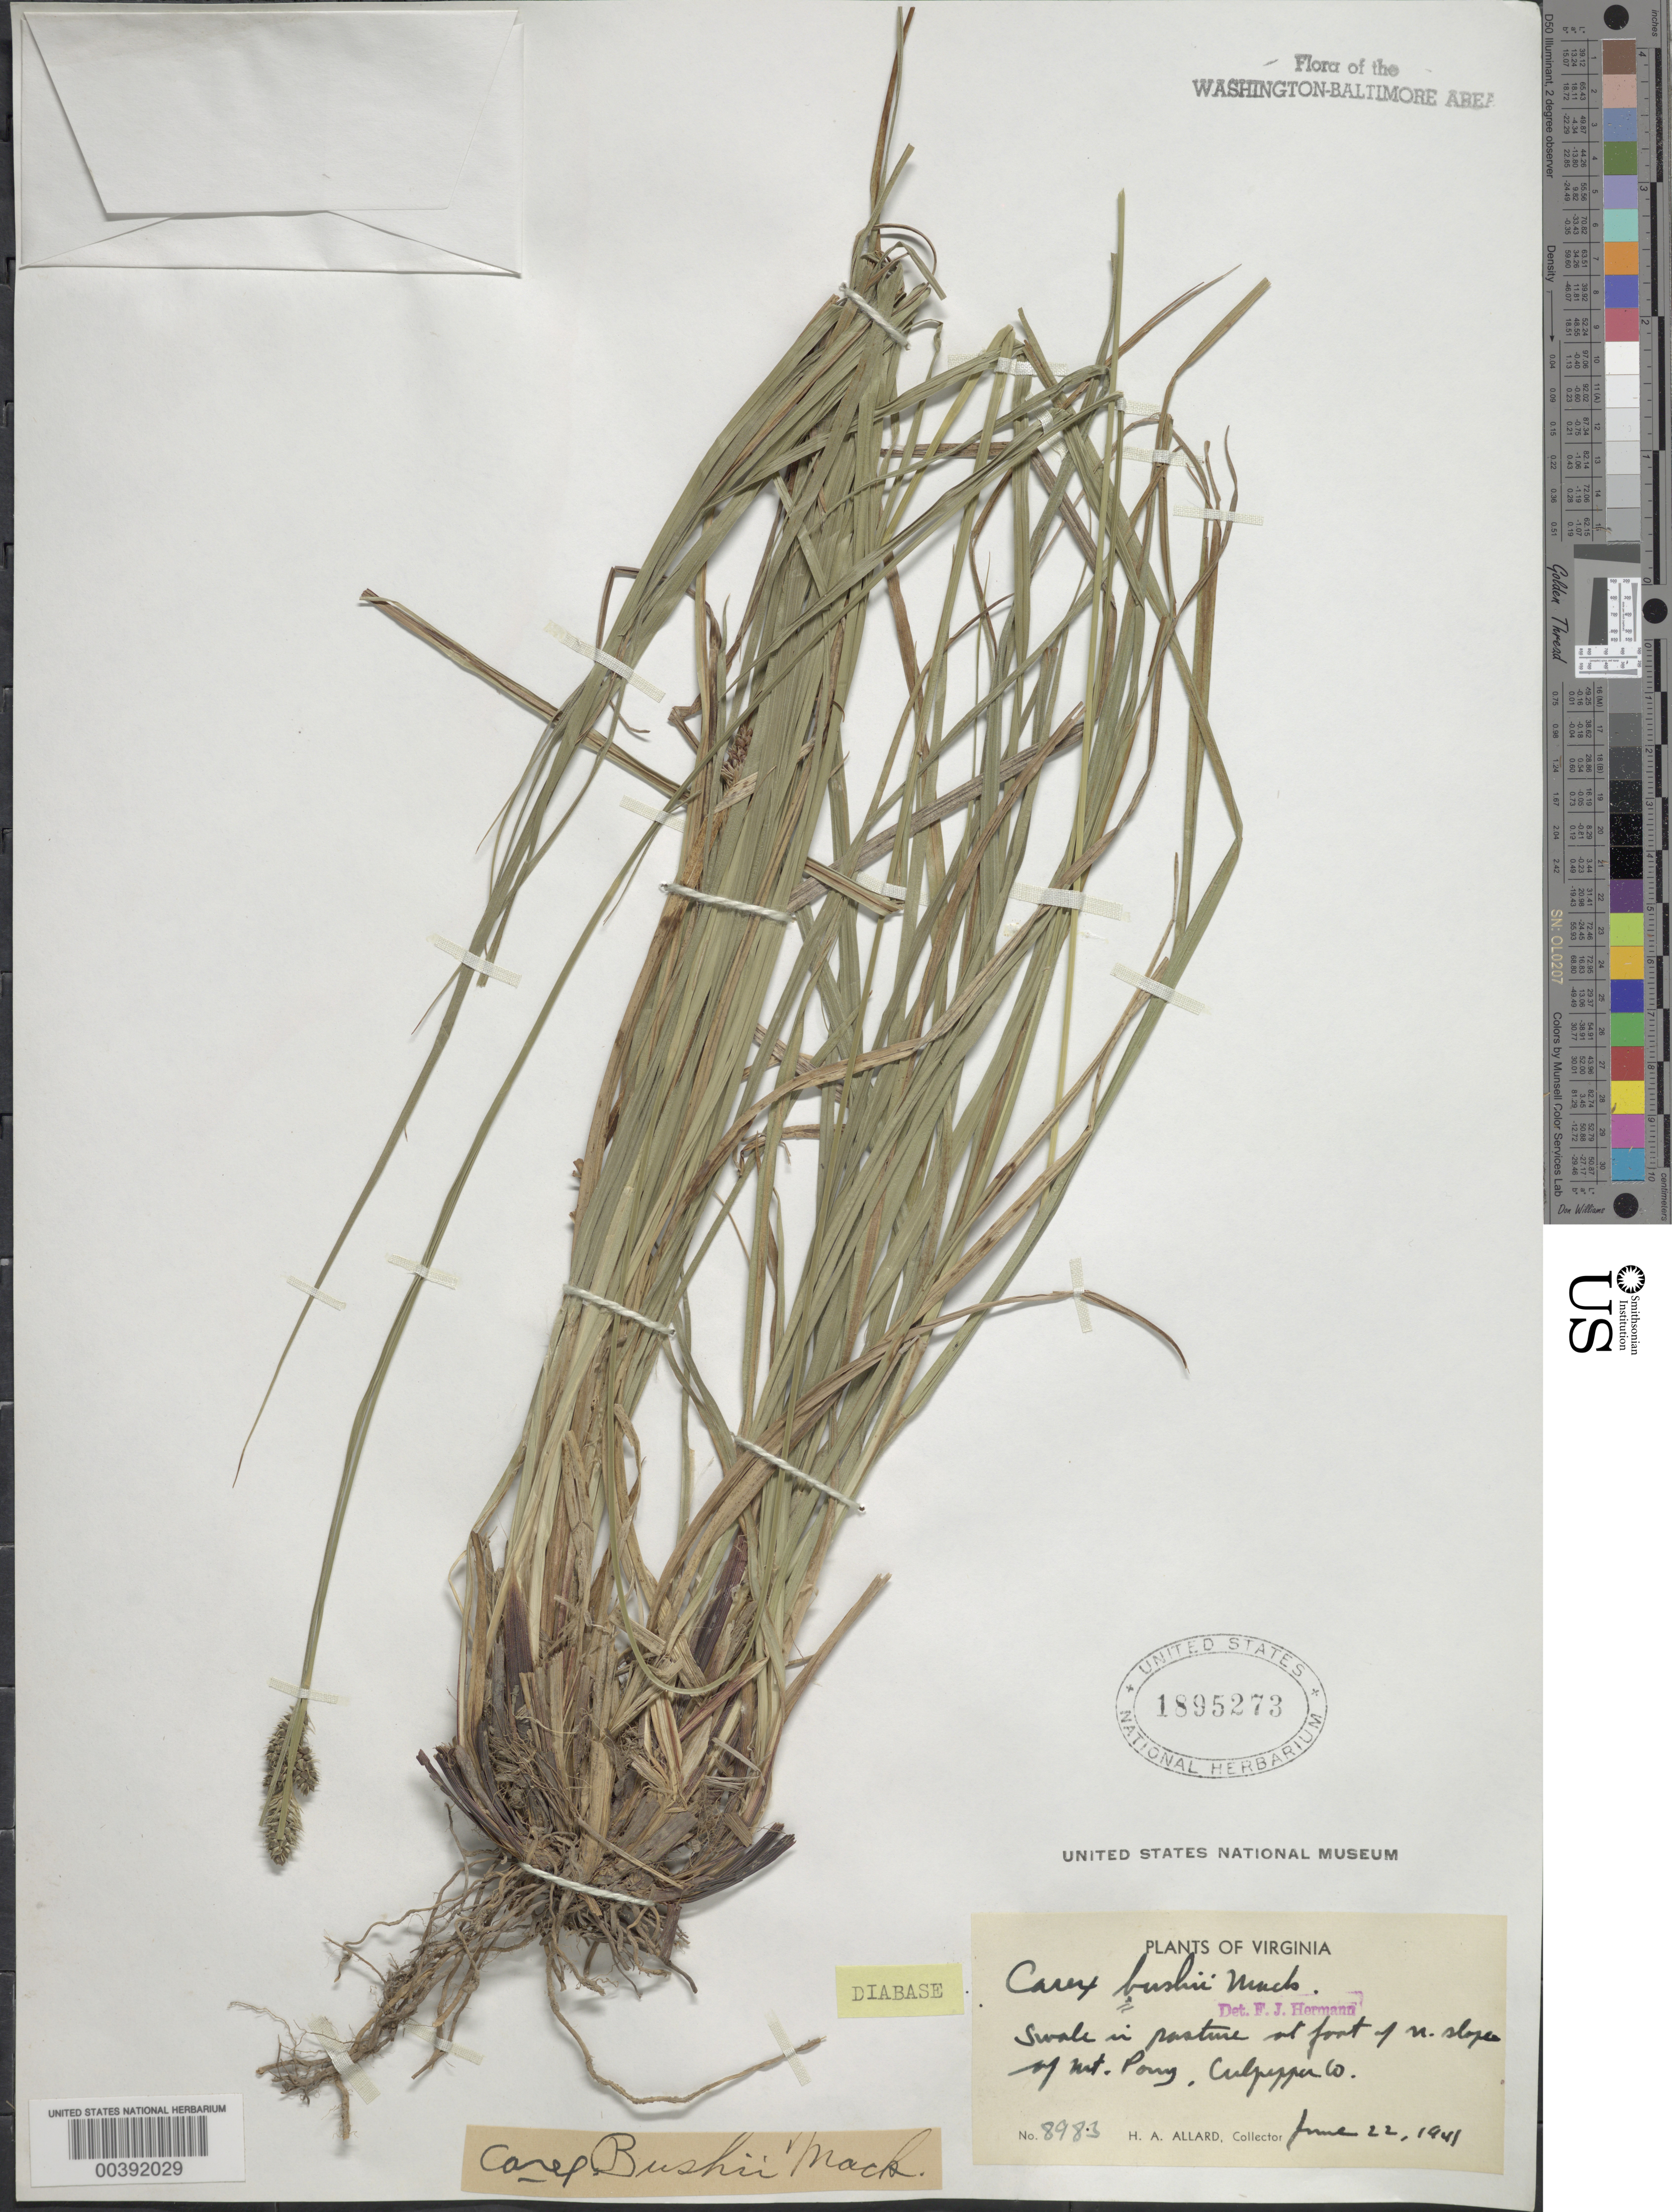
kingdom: Plantae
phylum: Tracheophyta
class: Liliopsida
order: Poales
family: Cyperaceae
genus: Carex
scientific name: Carex bushii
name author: Mack.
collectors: H. A. Allard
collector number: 8983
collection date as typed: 22 Jun 1941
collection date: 1941-06-22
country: United States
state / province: Virginia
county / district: Culpeper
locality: Mt. Pony, S of Culpepper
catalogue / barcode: US 1895273